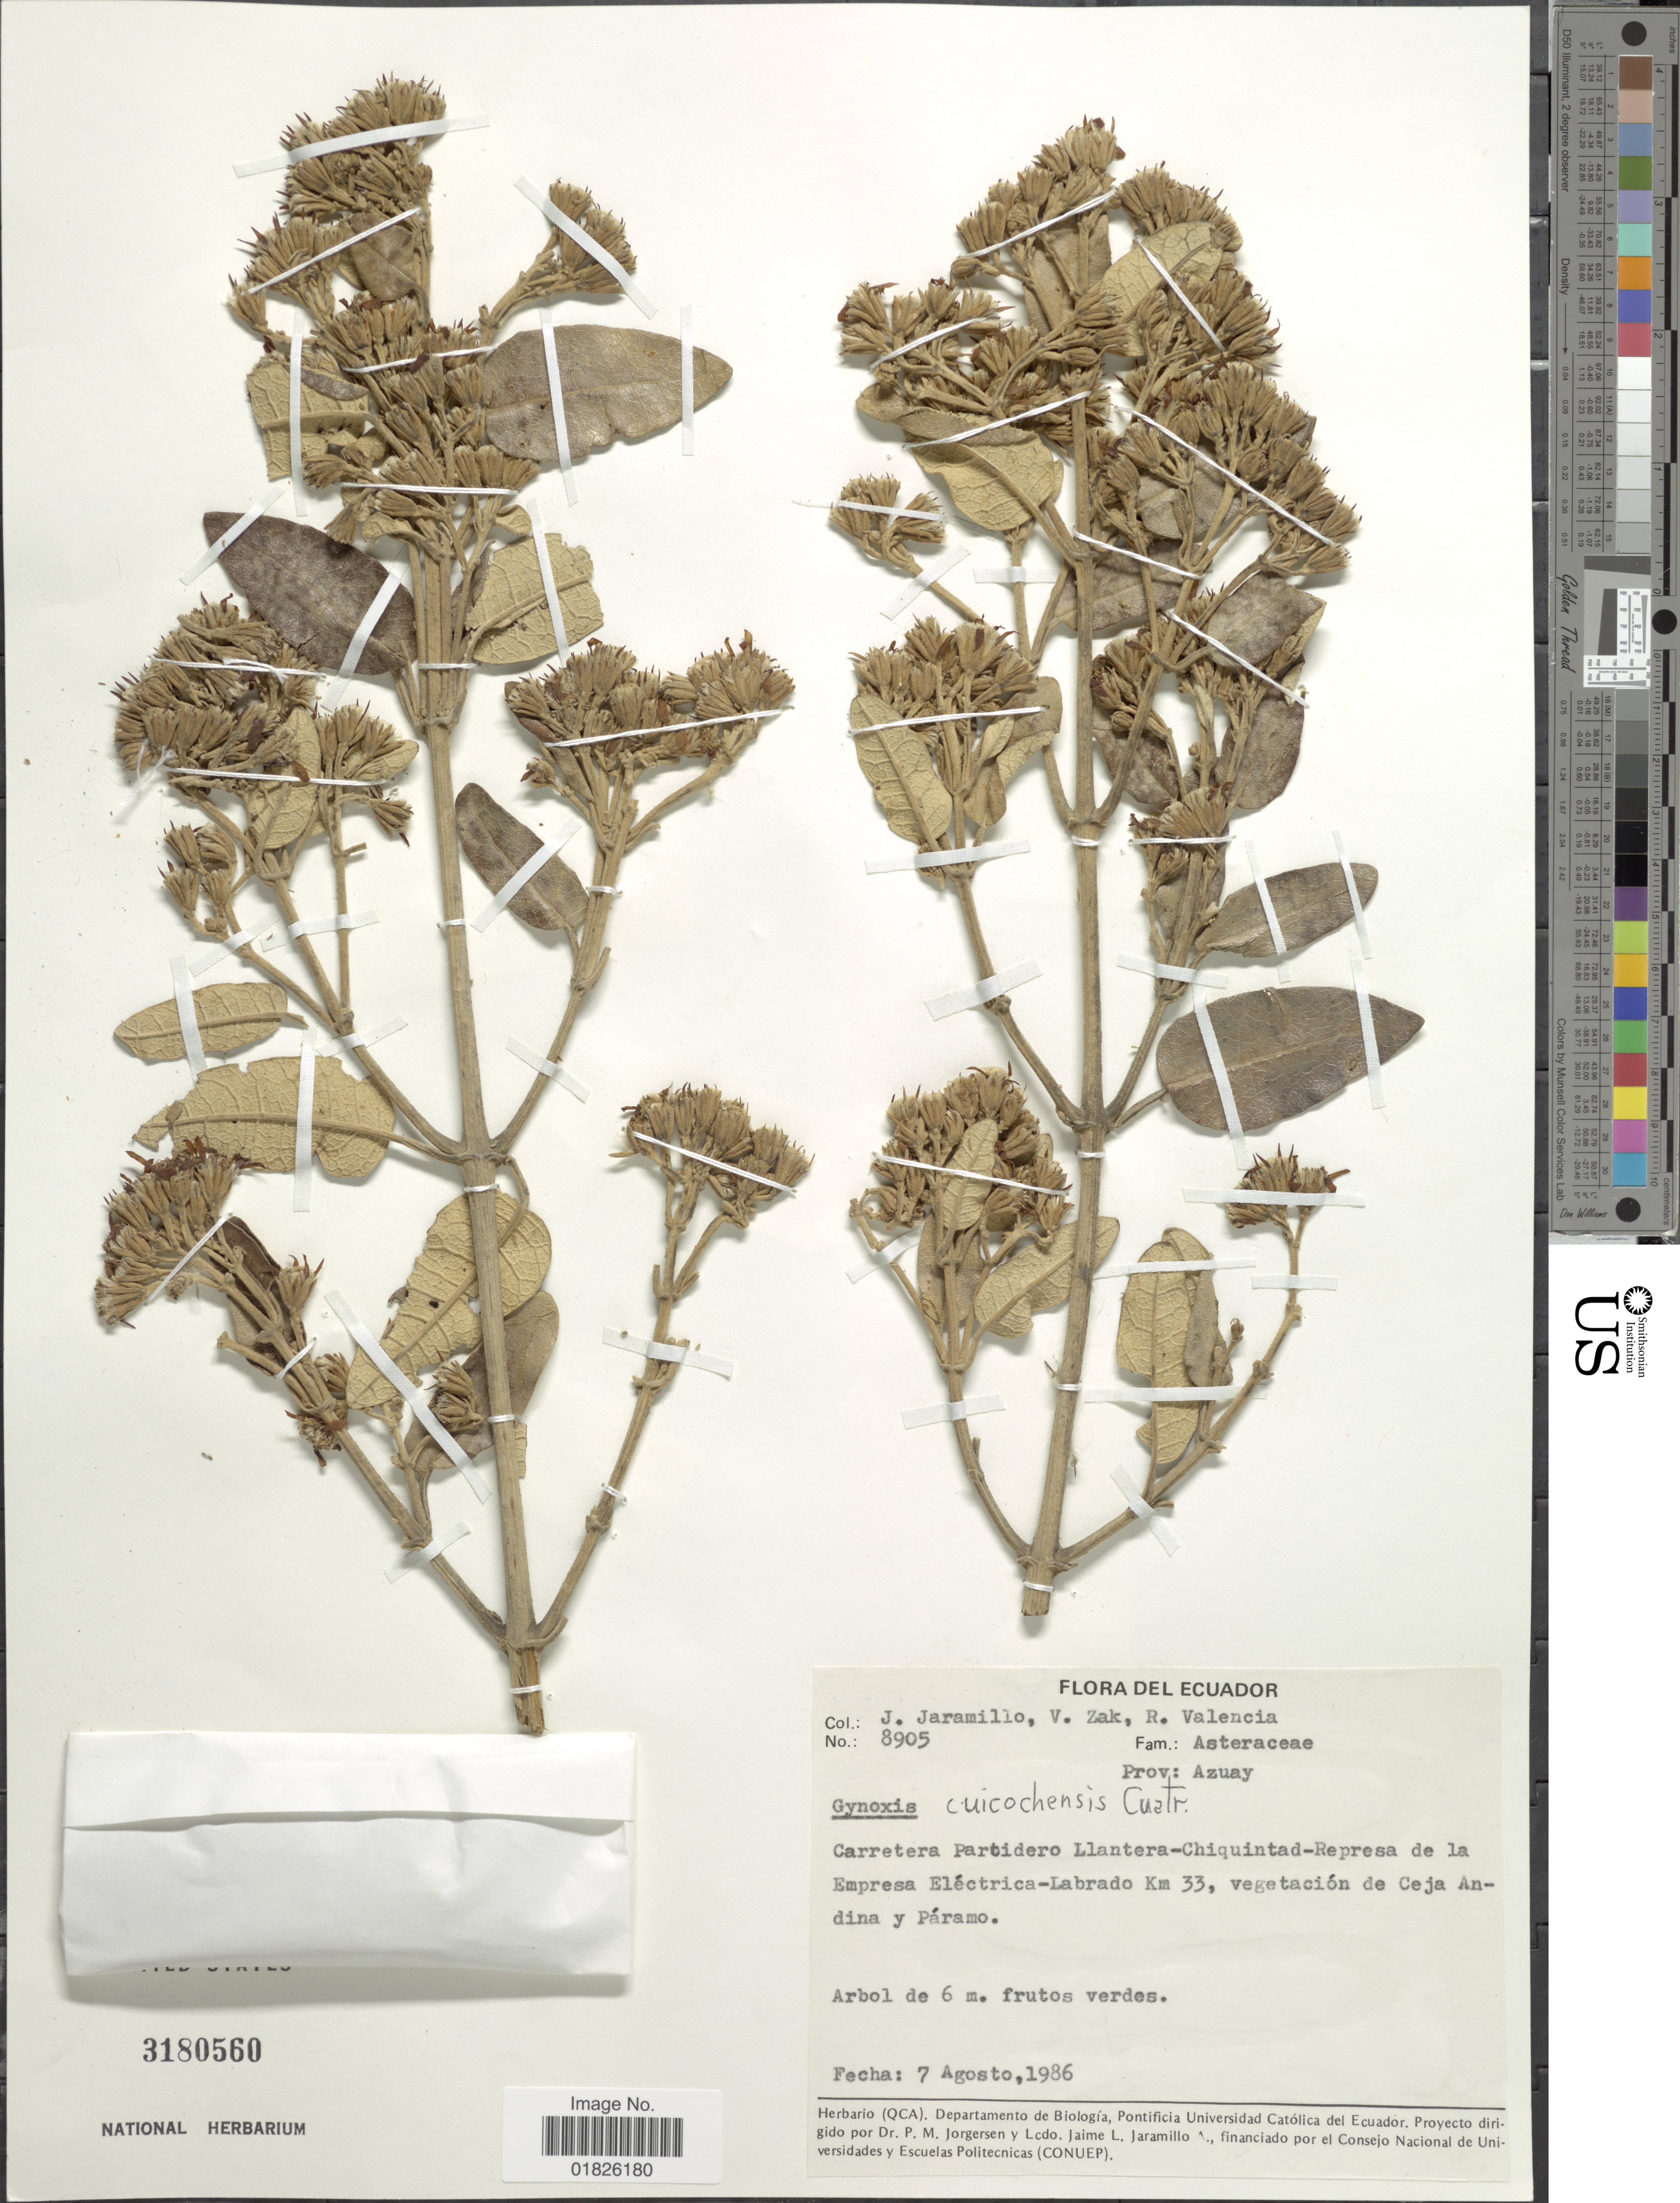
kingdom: Plantae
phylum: Tracheophyta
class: Magnoliopsida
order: Asterales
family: Asteraceae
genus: Gynoxys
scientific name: Gynoxys cuicochensis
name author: Cuatrec.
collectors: J. Jaramillo, V. Zak & R. Valencia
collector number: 8905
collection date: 1986-08-07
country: Ecuador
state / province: Azuay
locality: Carretera Partidero Llantera-Chiquintad-Represa de la Empresa Electrica-Labrado Km 33, vegetacion de Ceja Andina y Paramo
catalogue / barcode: US 3180560